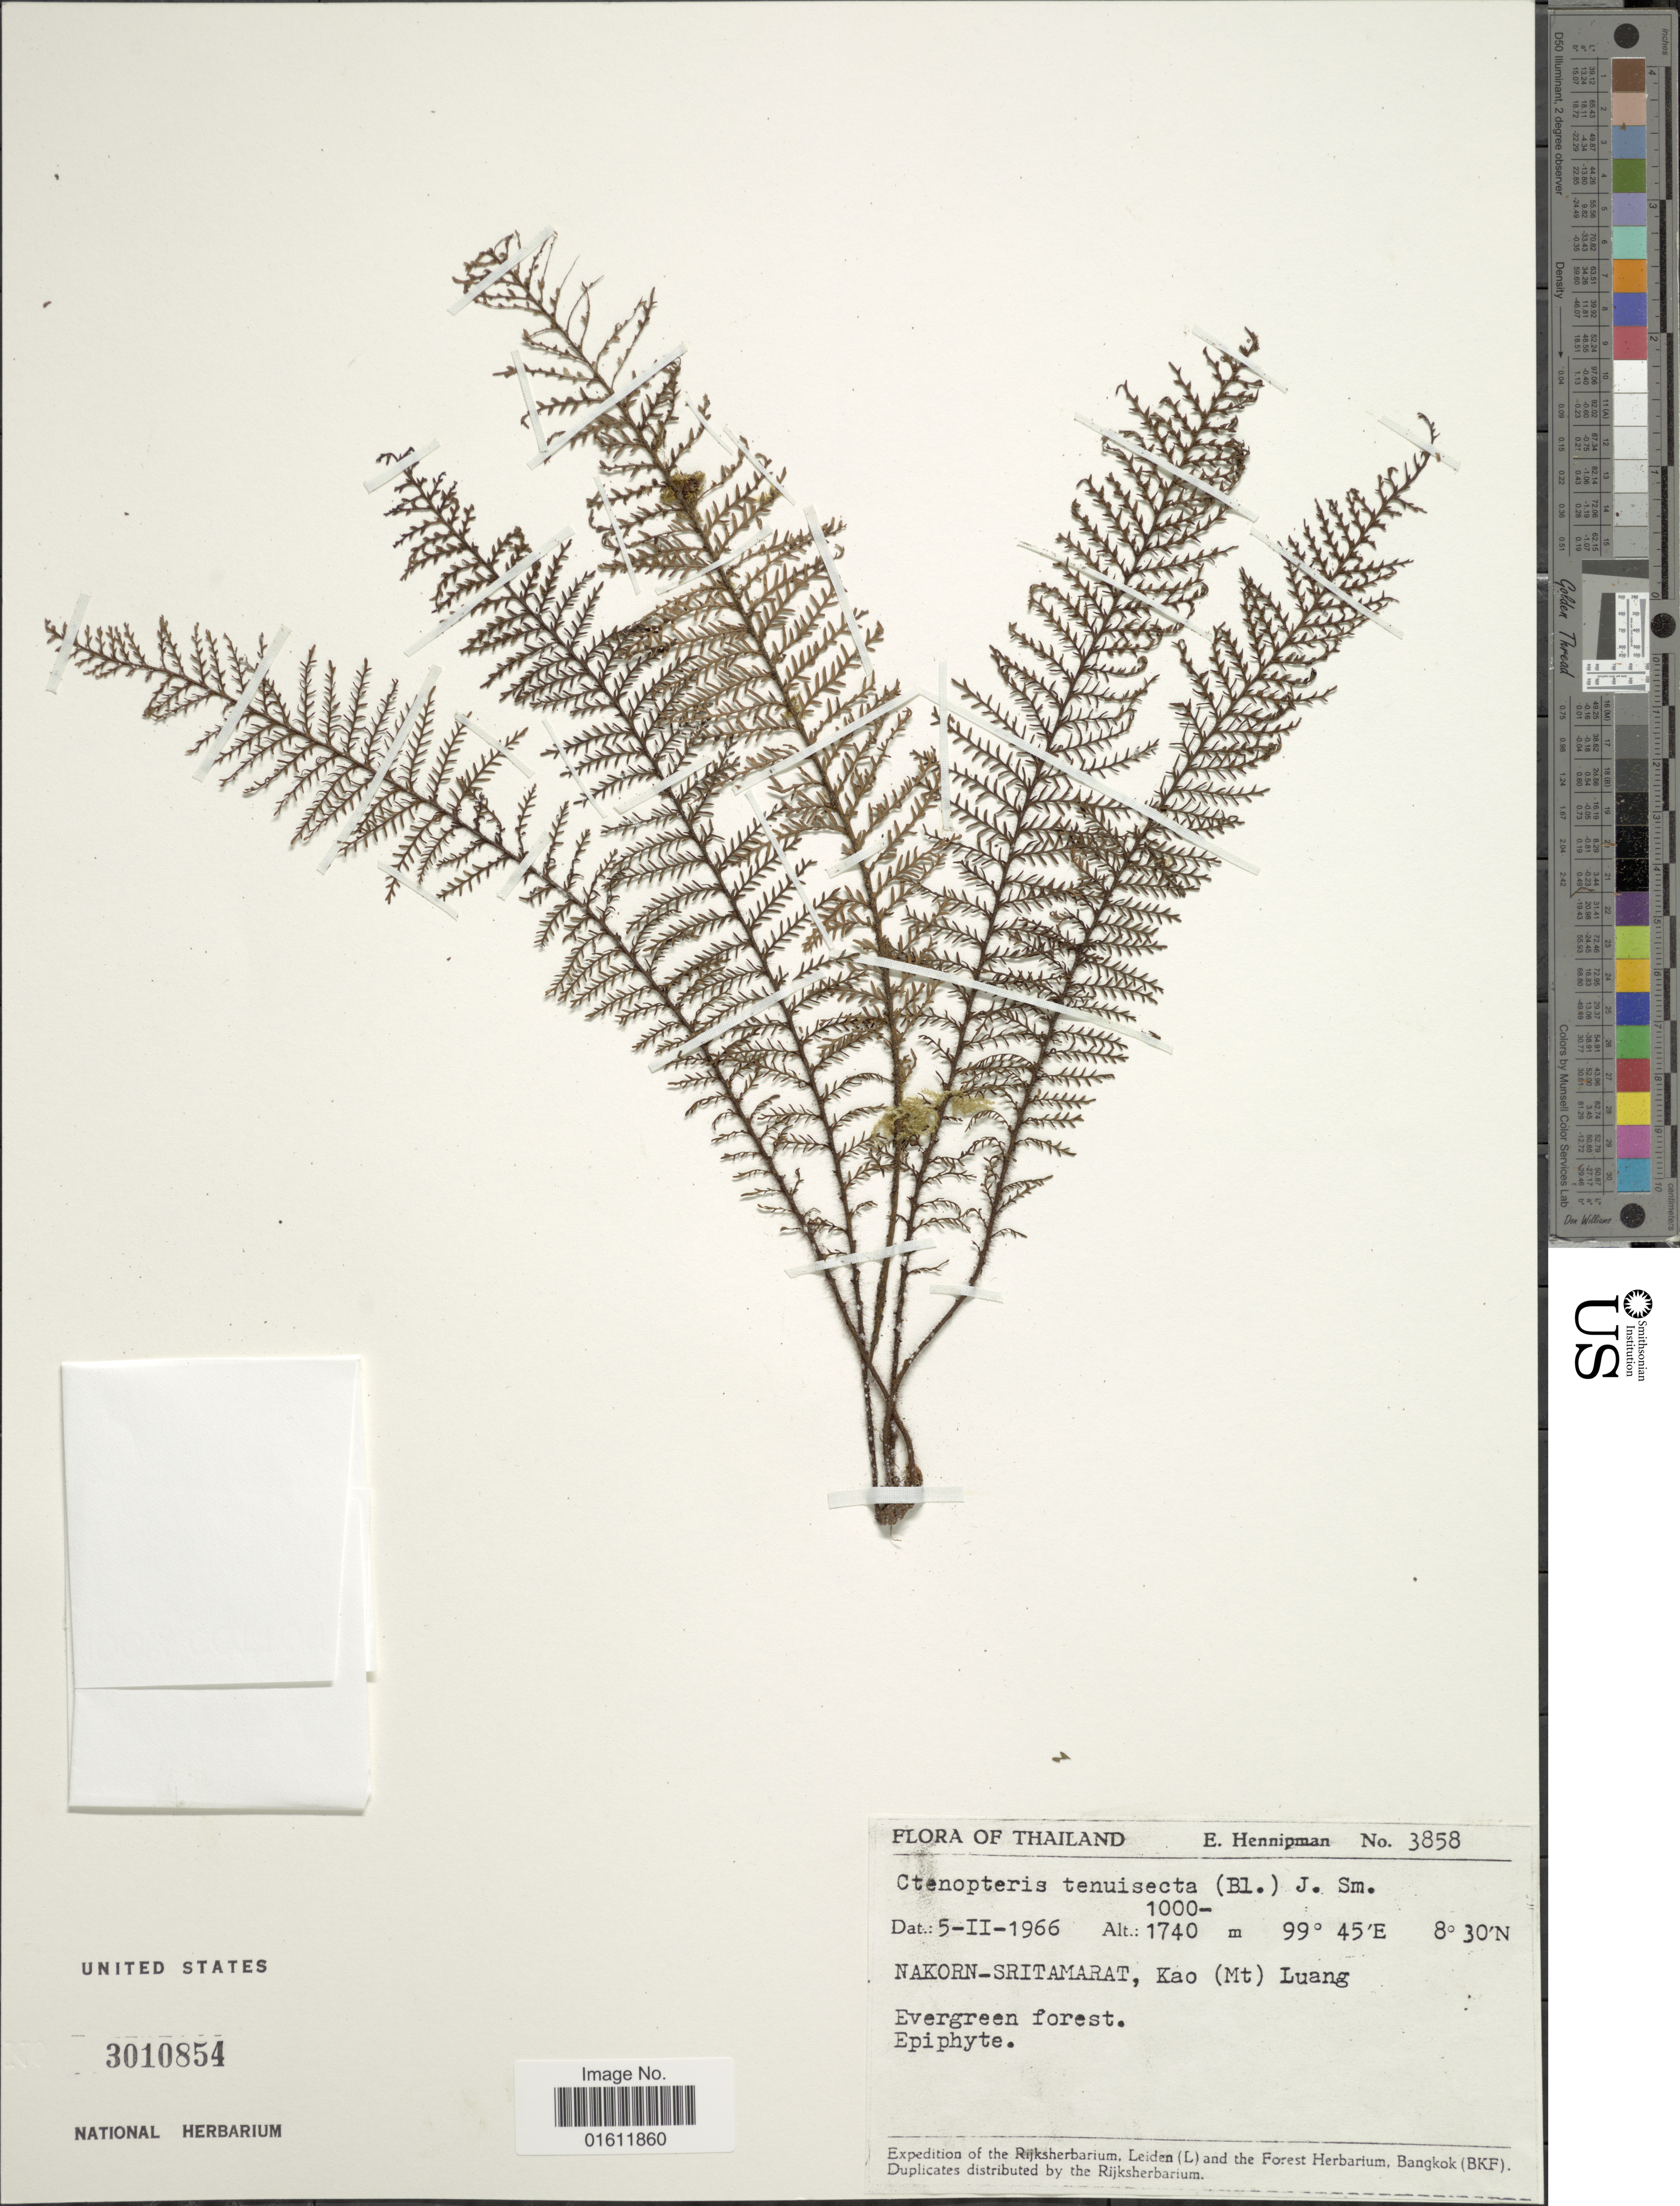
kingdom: Plantae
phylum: Tracheophyta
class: Polypodiopsida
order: Polypodiales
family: Polypodiaceae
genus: Themelium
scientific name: Themelium tenuisectum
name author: (Blume) Parris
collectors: E. Hennipman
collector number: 3858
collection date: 1966-02-05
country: Thailand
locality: Nakorn-Sritamarat, Kao (Mt) Luang.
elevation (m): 1740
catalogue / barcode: US 3010854